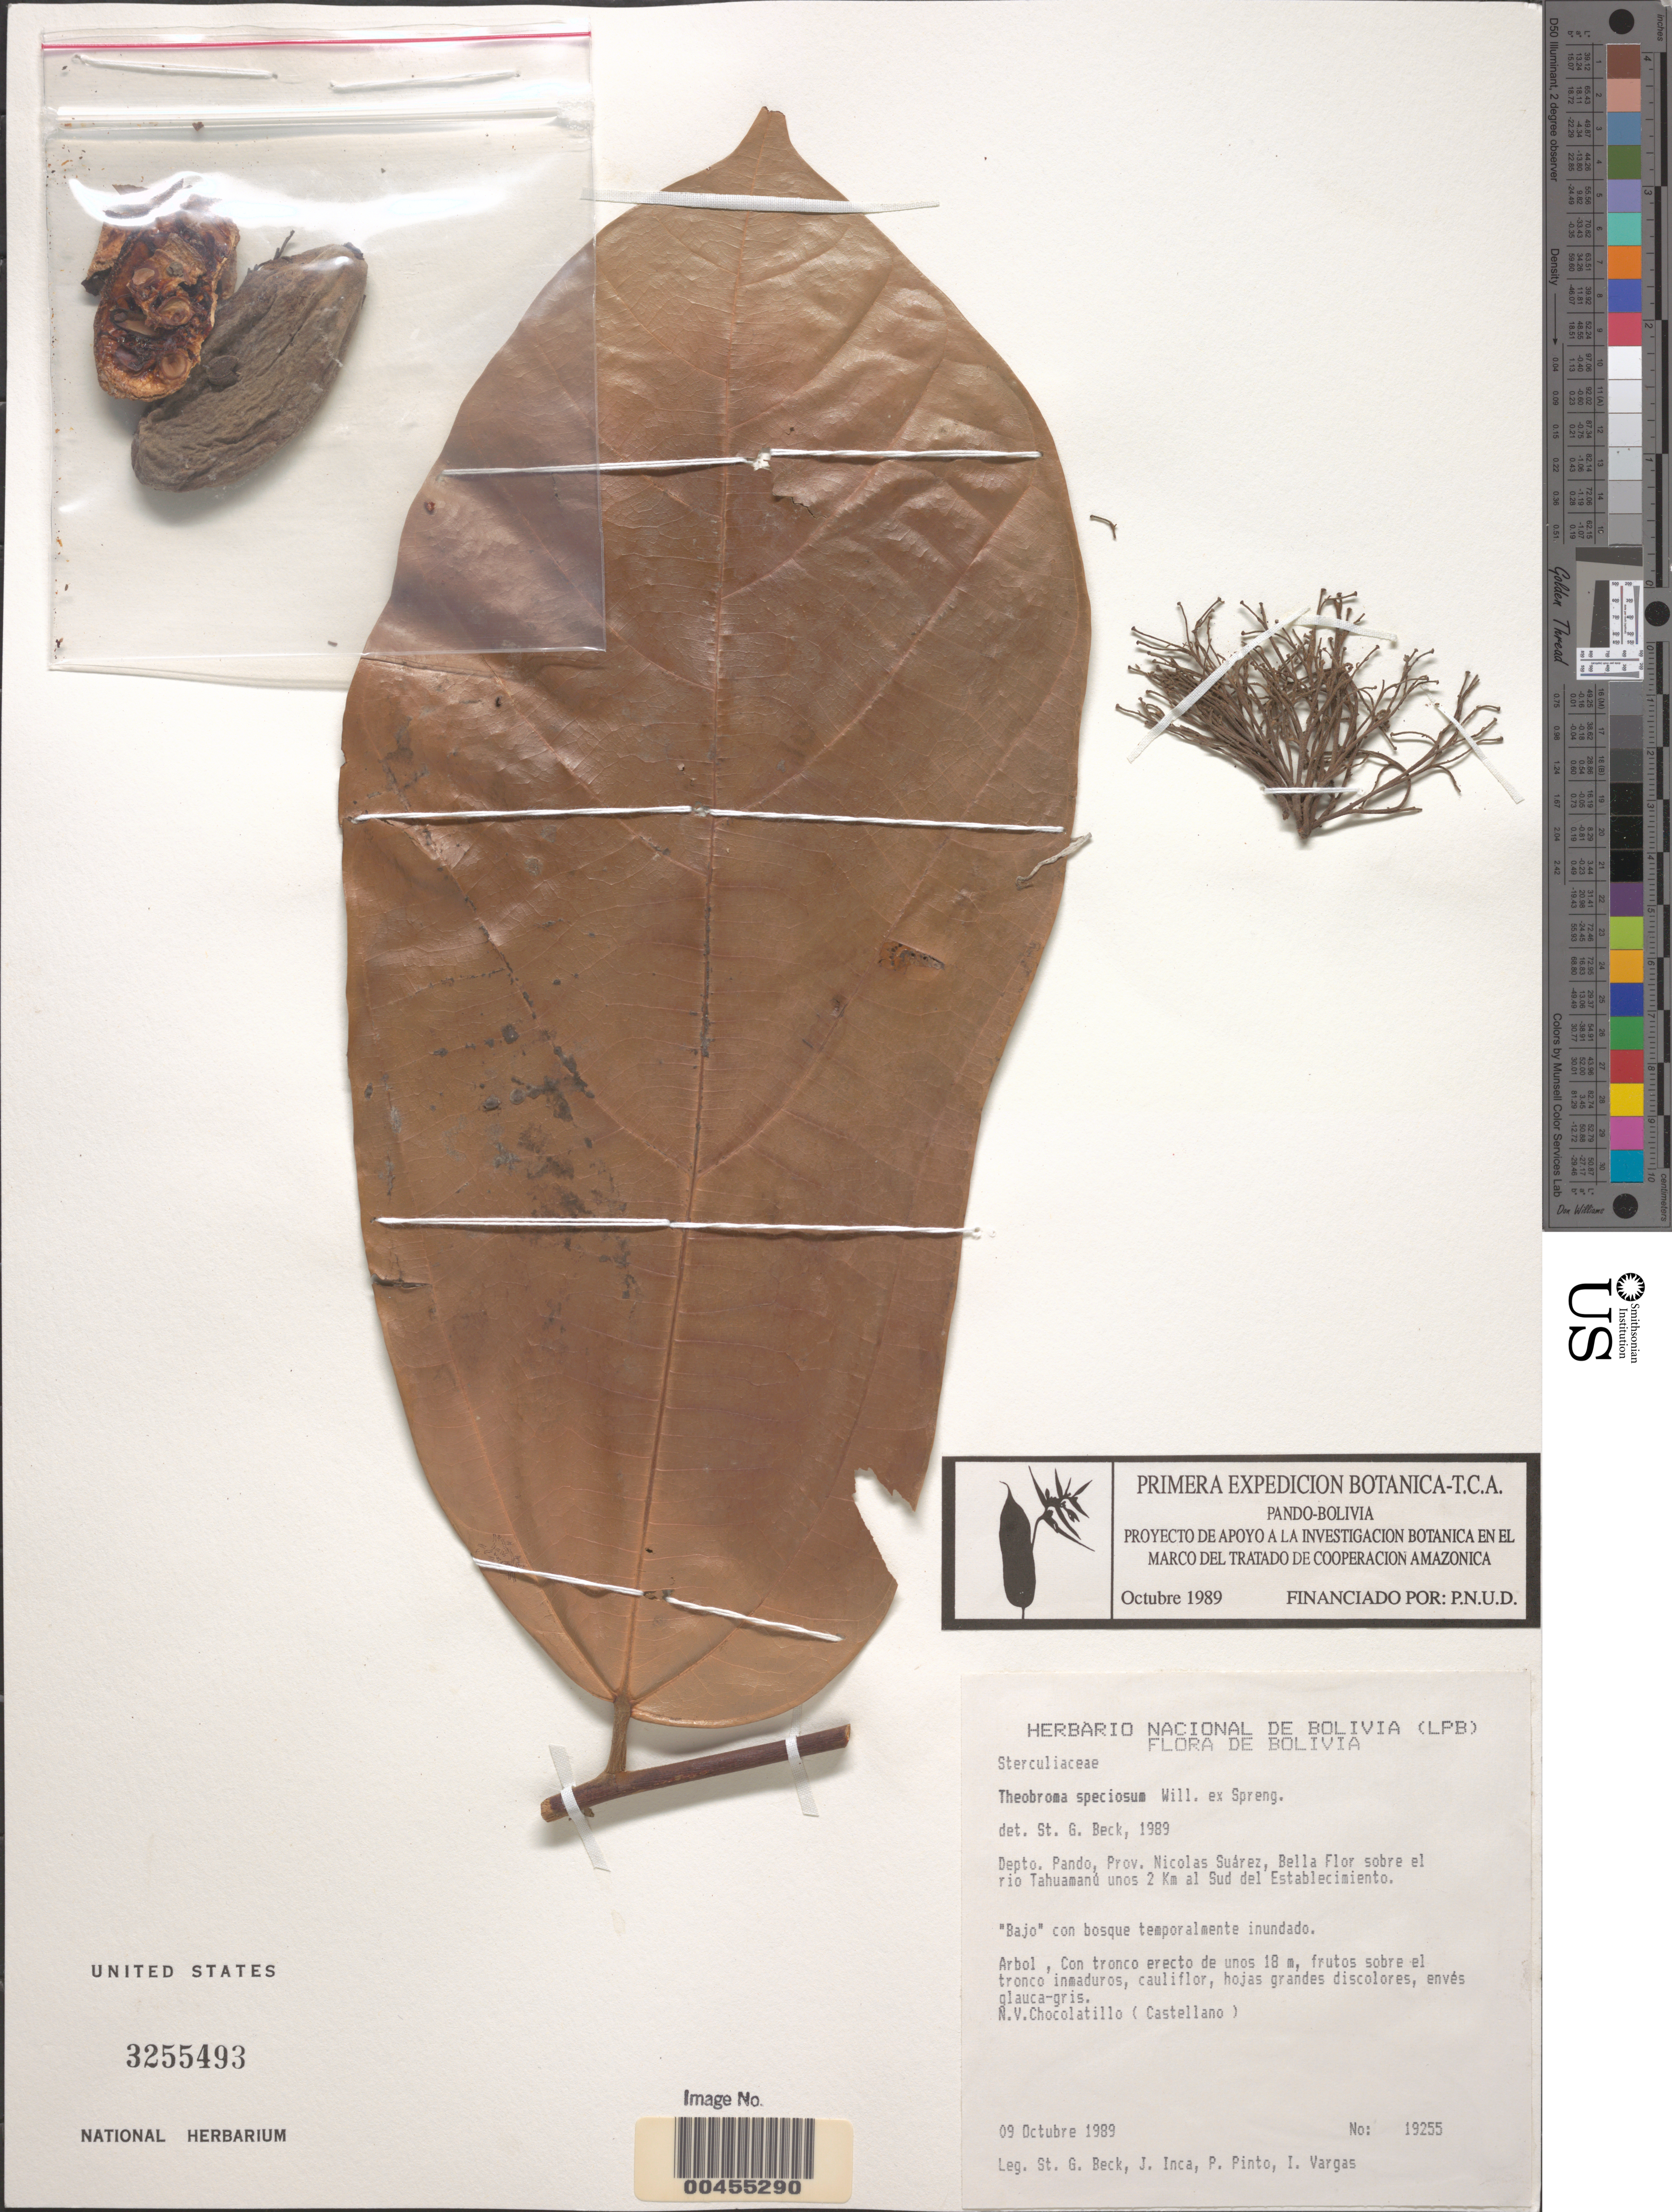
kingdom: Plantae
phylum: Tracheophyta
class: Magnoliopsida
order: Malvales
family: Malvaceae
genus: Theobroma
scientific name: Theobroma speciosum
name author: Willd. ex Spreng.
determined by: Beck, S. G.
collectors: S. G. Beck, J. Inca, P. Pinto & I. Vargas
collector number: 19255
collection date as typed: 09 Oct 1989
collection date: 1989-10-09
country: Bolivia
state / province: Pando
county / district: Nicolás Suárez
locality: Bella Flor sobre el Rio Tahuamanú unos 2 km al Sud del Establecimiento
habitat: "bajo" con bosque temporalmente inundado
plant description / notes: Common name: Chocolatillo; Common name language: Castellano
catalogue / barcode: US 3255493